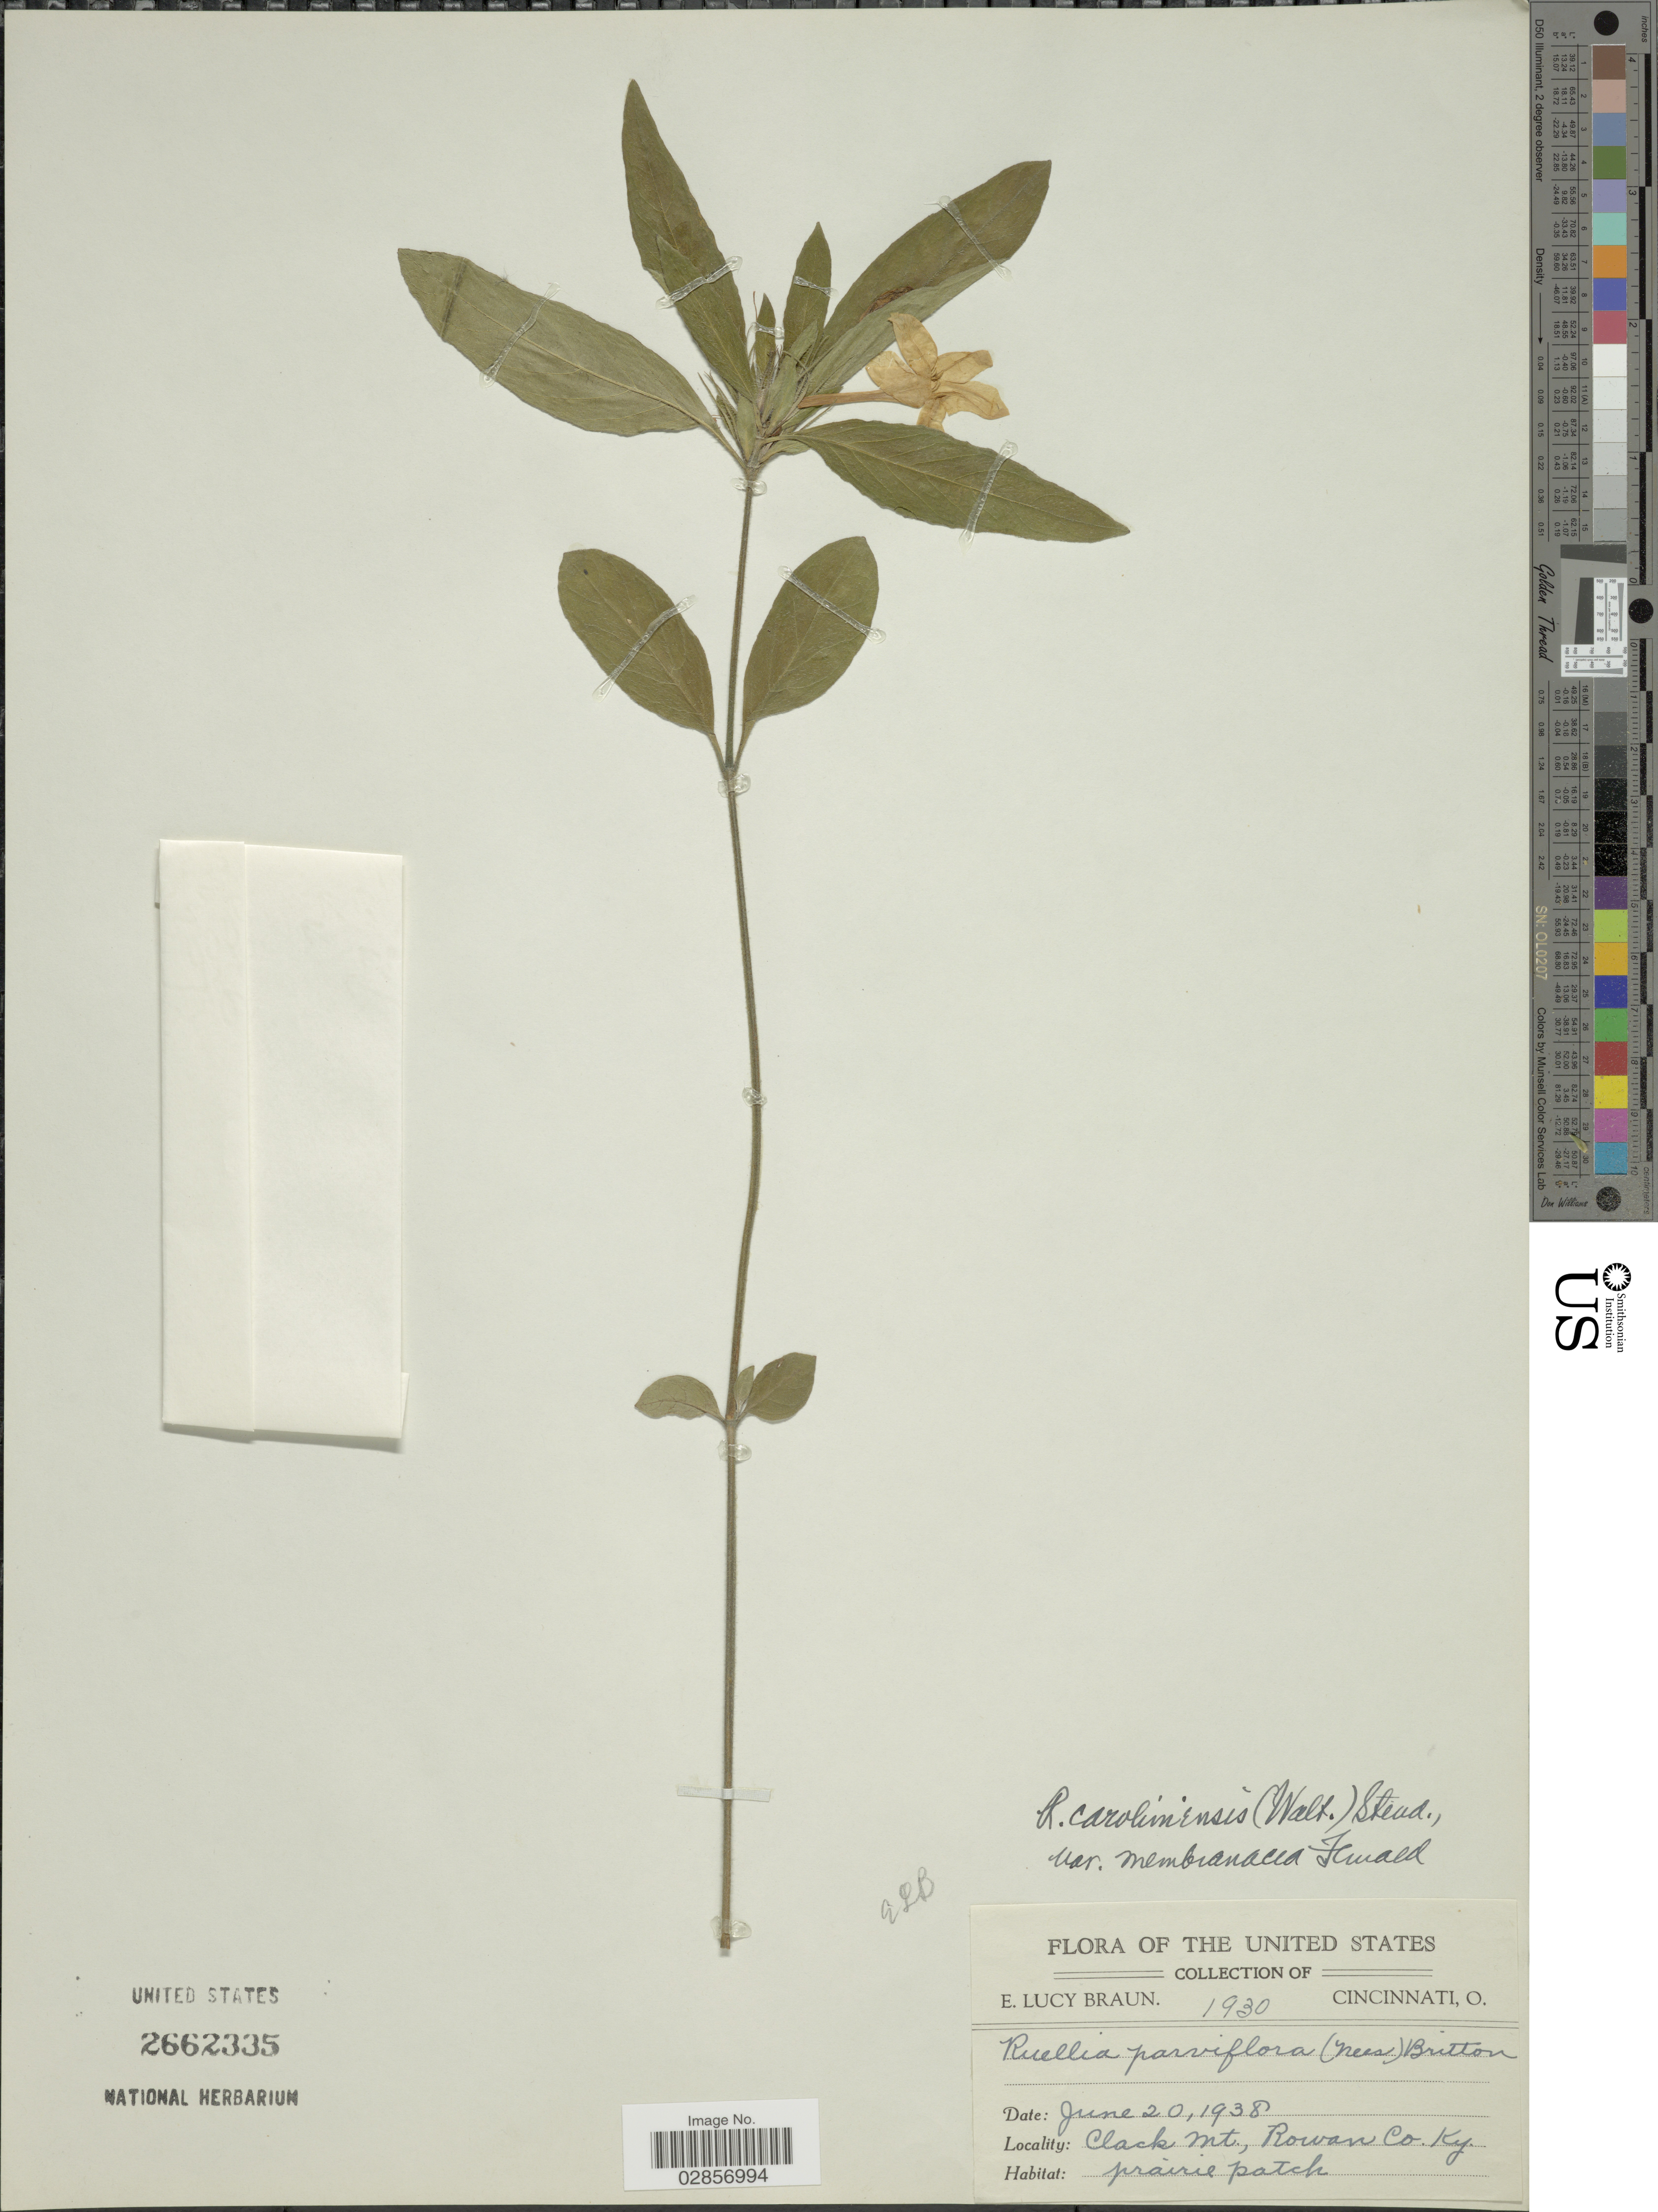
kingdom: Plantae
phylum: Tracheophyta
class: Magnoliopsida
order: Lamiales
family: Acanthaceae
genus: Ruellia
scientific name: Ruellia caroliniensis var. membranacea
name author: Fernald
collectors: E. L. Braun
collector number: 1930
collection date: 1938-06-20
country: United States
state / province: Kentucky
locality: Clack Mt., Rowan Co., Ky.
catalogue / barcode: US 2662335